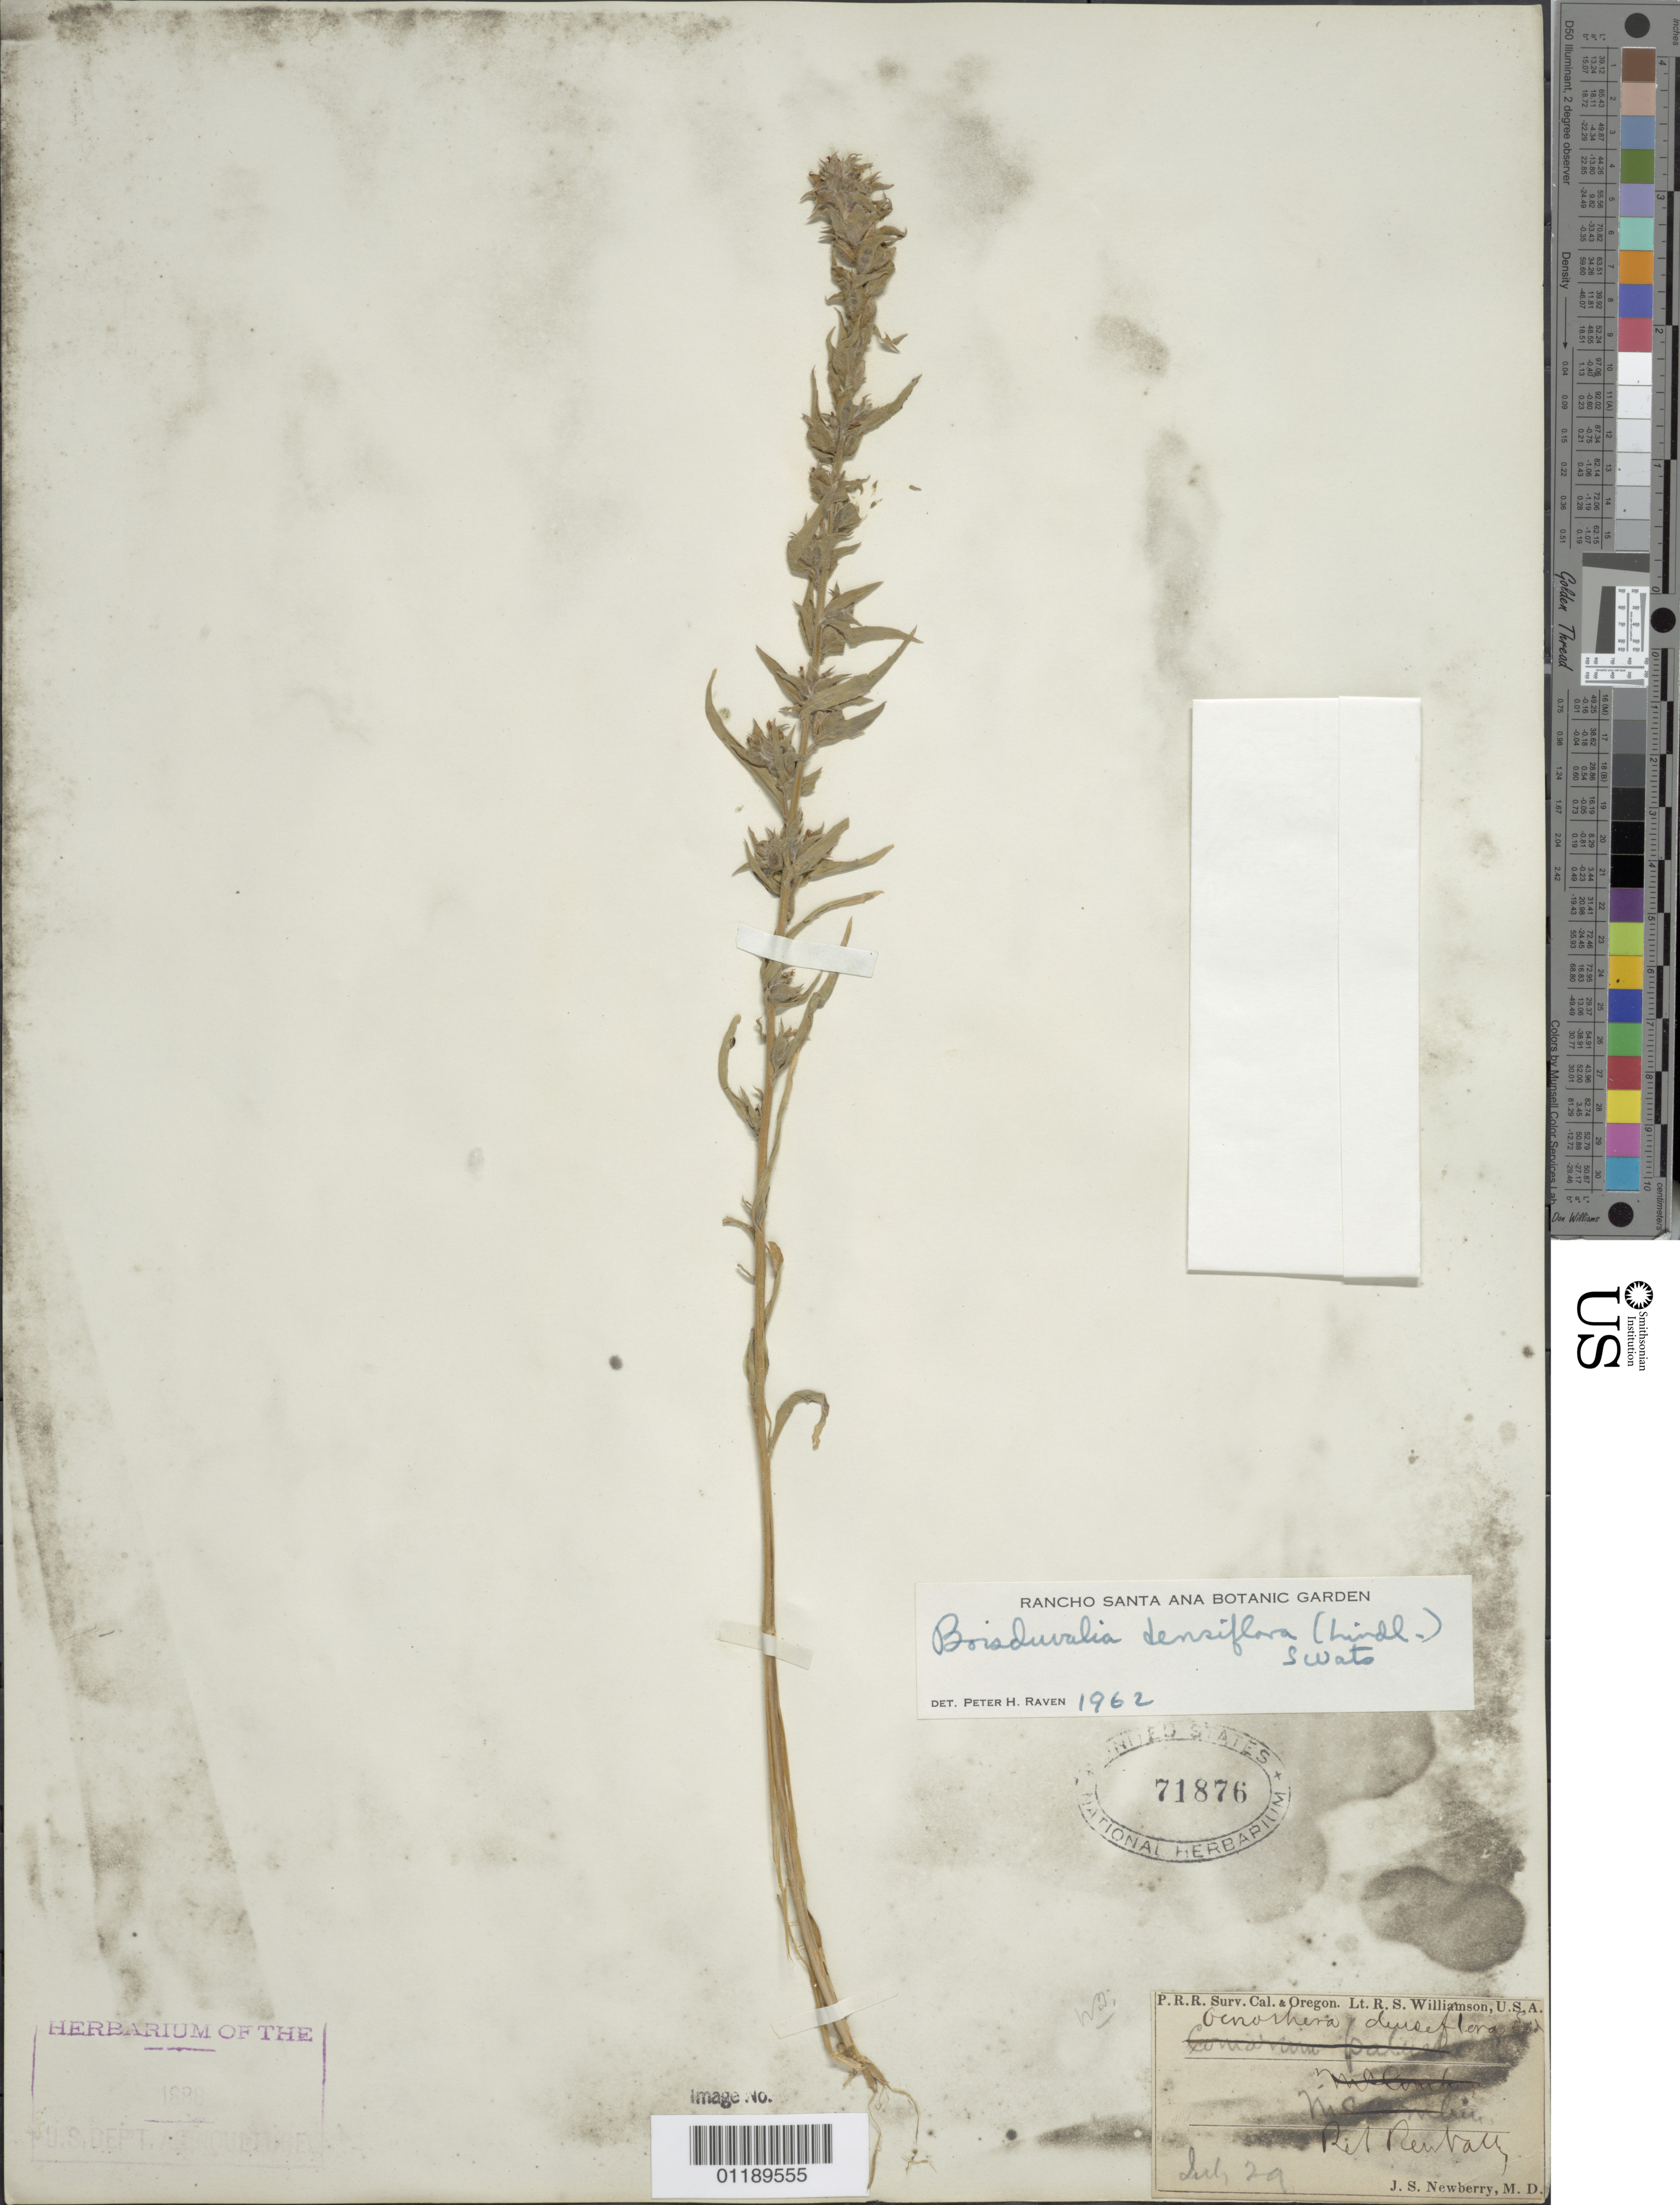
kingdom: Plantae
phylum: Tracheophyta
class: Magnoliopsida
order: Myrtales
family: Onagraceae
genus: Epilobium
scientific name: Epilobium densiflorum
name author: (Lindl.) Hoch & P.H. Raven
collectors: J. S. Newberry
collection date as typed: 29 jul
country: United States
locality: [ Rel Ren] Valley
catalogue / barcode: US 71876